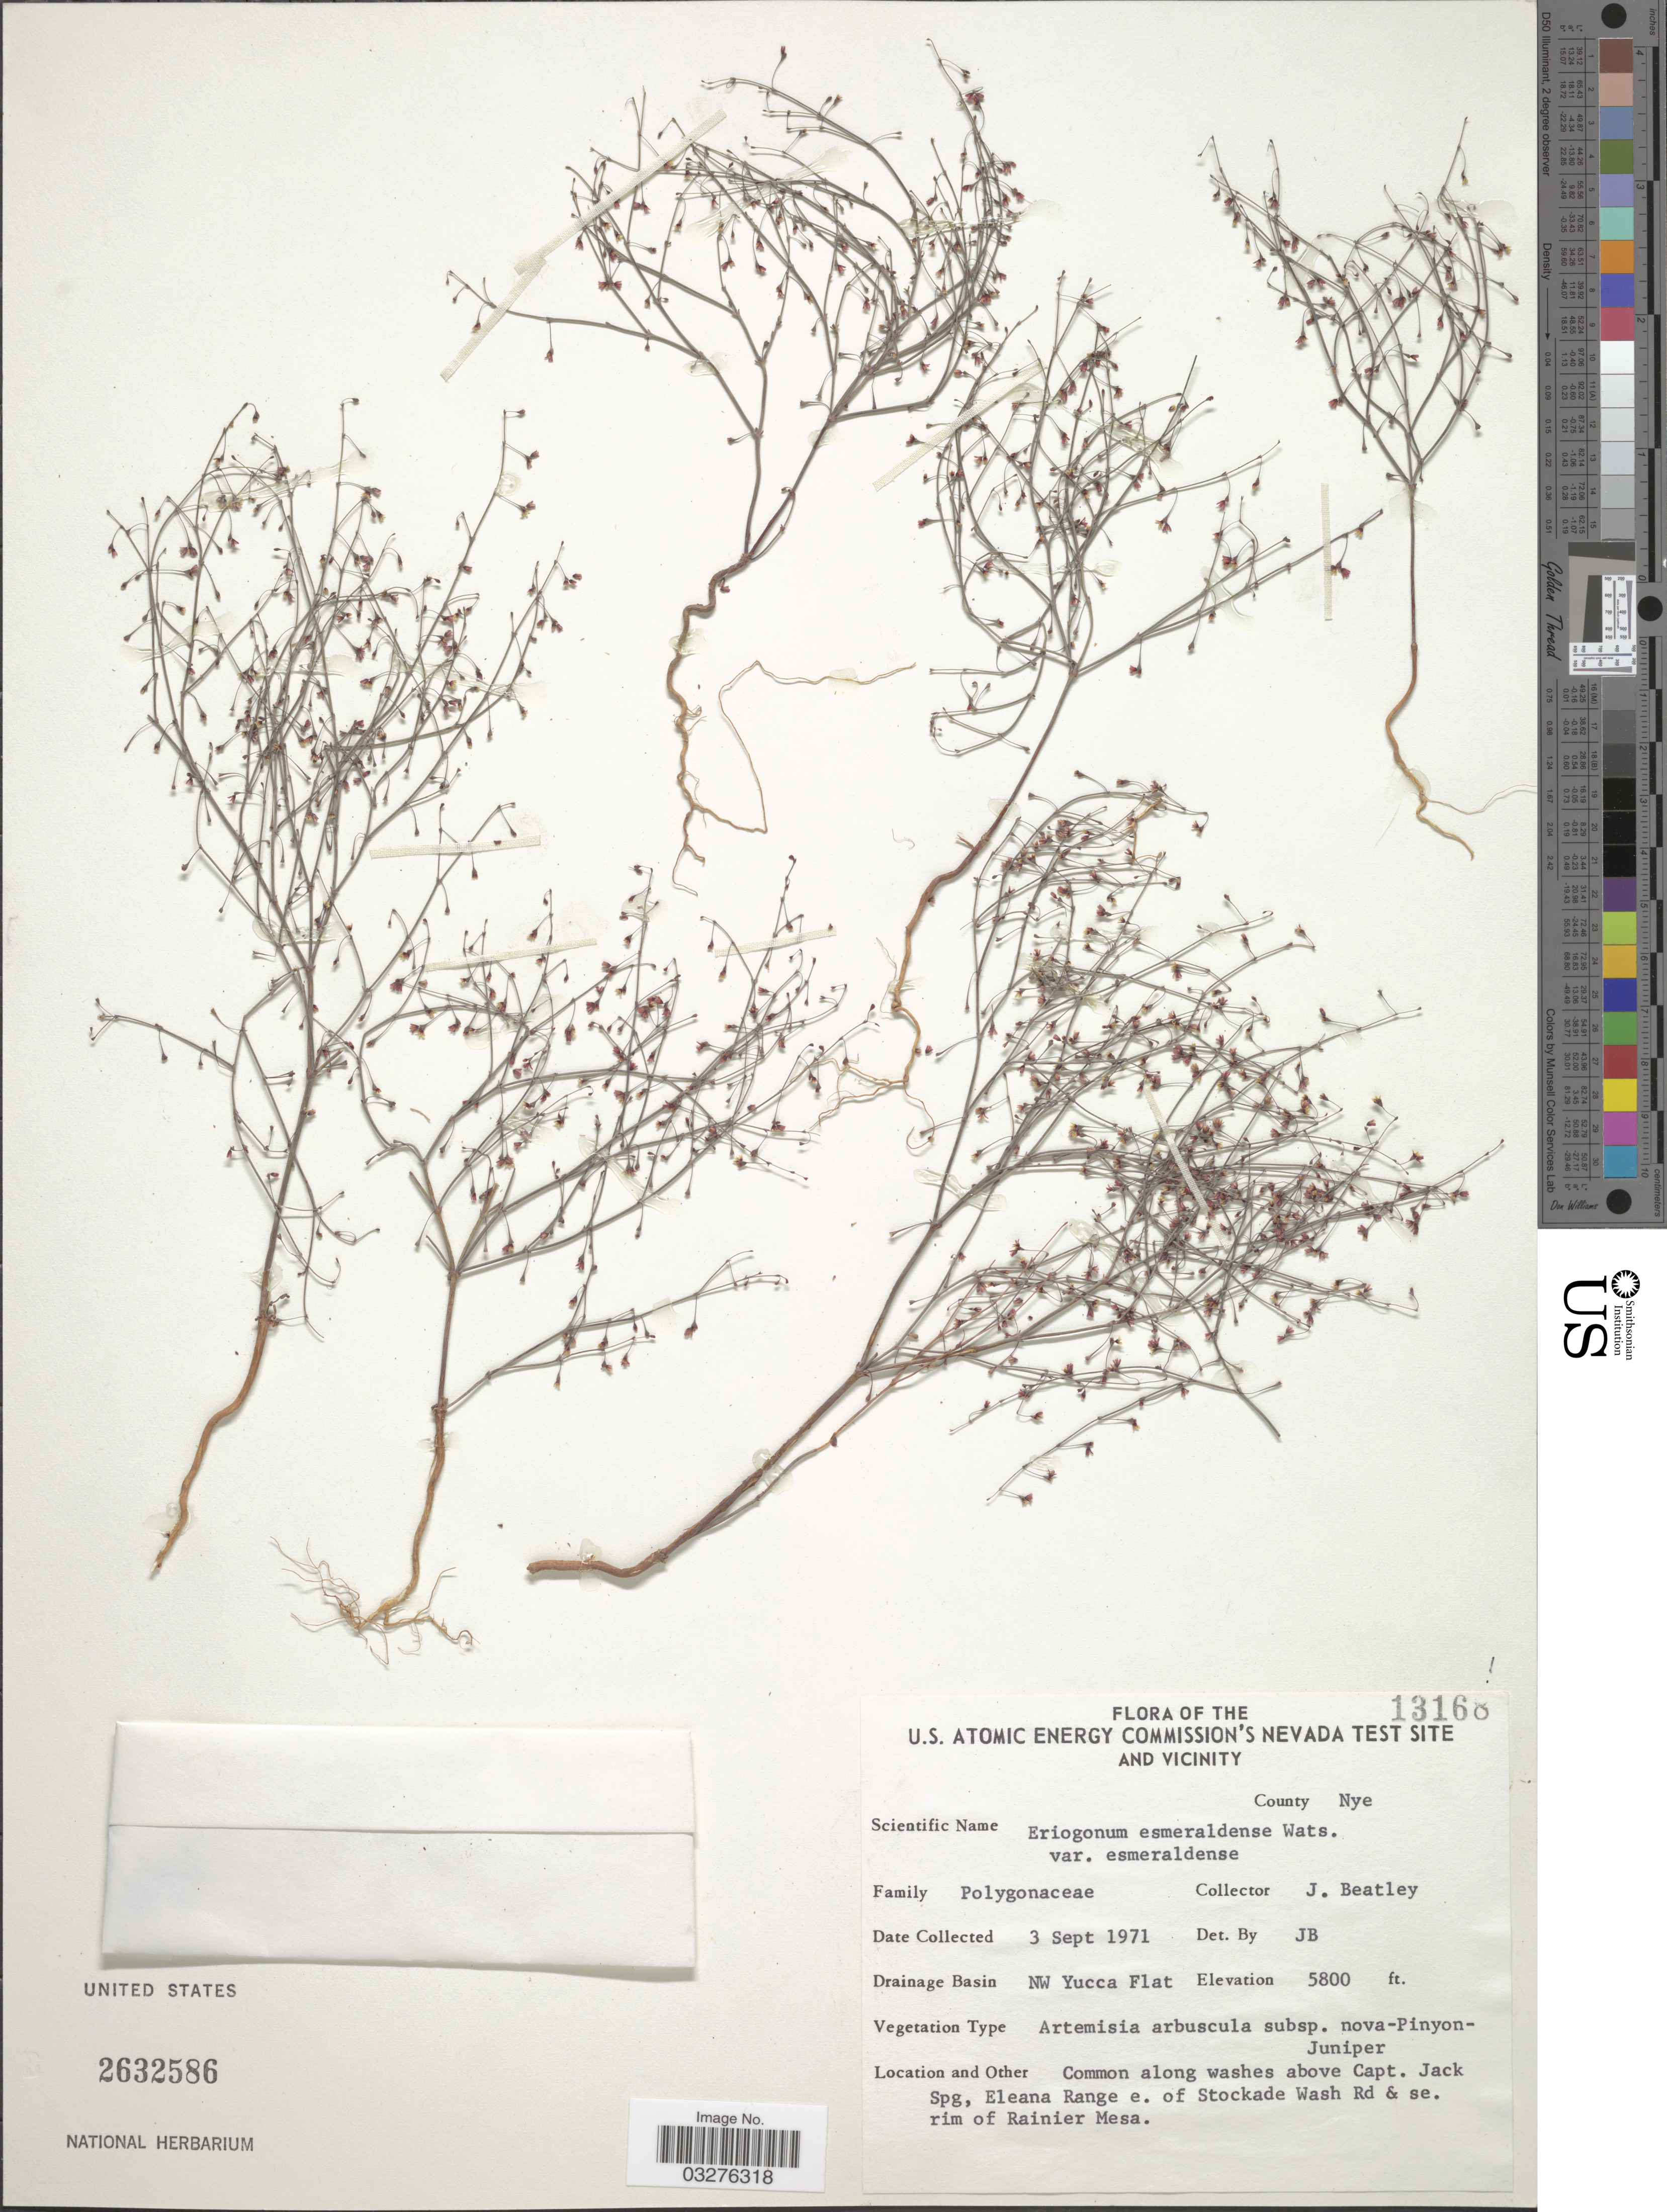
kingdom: Plantae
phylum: Tracheophyta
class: Magnoliopsida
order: Caryophyllales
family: Polygonaceae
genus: Eriogonum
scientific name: Eriogonum esmeraldense var. esmeraldense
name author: S. Watson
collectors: J. C. Beatley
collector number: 16168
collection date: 1971-09-03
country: United States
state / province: Nevada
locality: U.S. Atomic Energy Commission's Nevada Test Site and vicinity, County Nye, Drainage Basin NW Yucca Flat, Common along washes above Capt. Jack Spg, Elena Range e. of Stockade Wash Rd & se. rim of Rainier Mesa.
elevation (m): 1768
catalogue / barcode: US 2632586